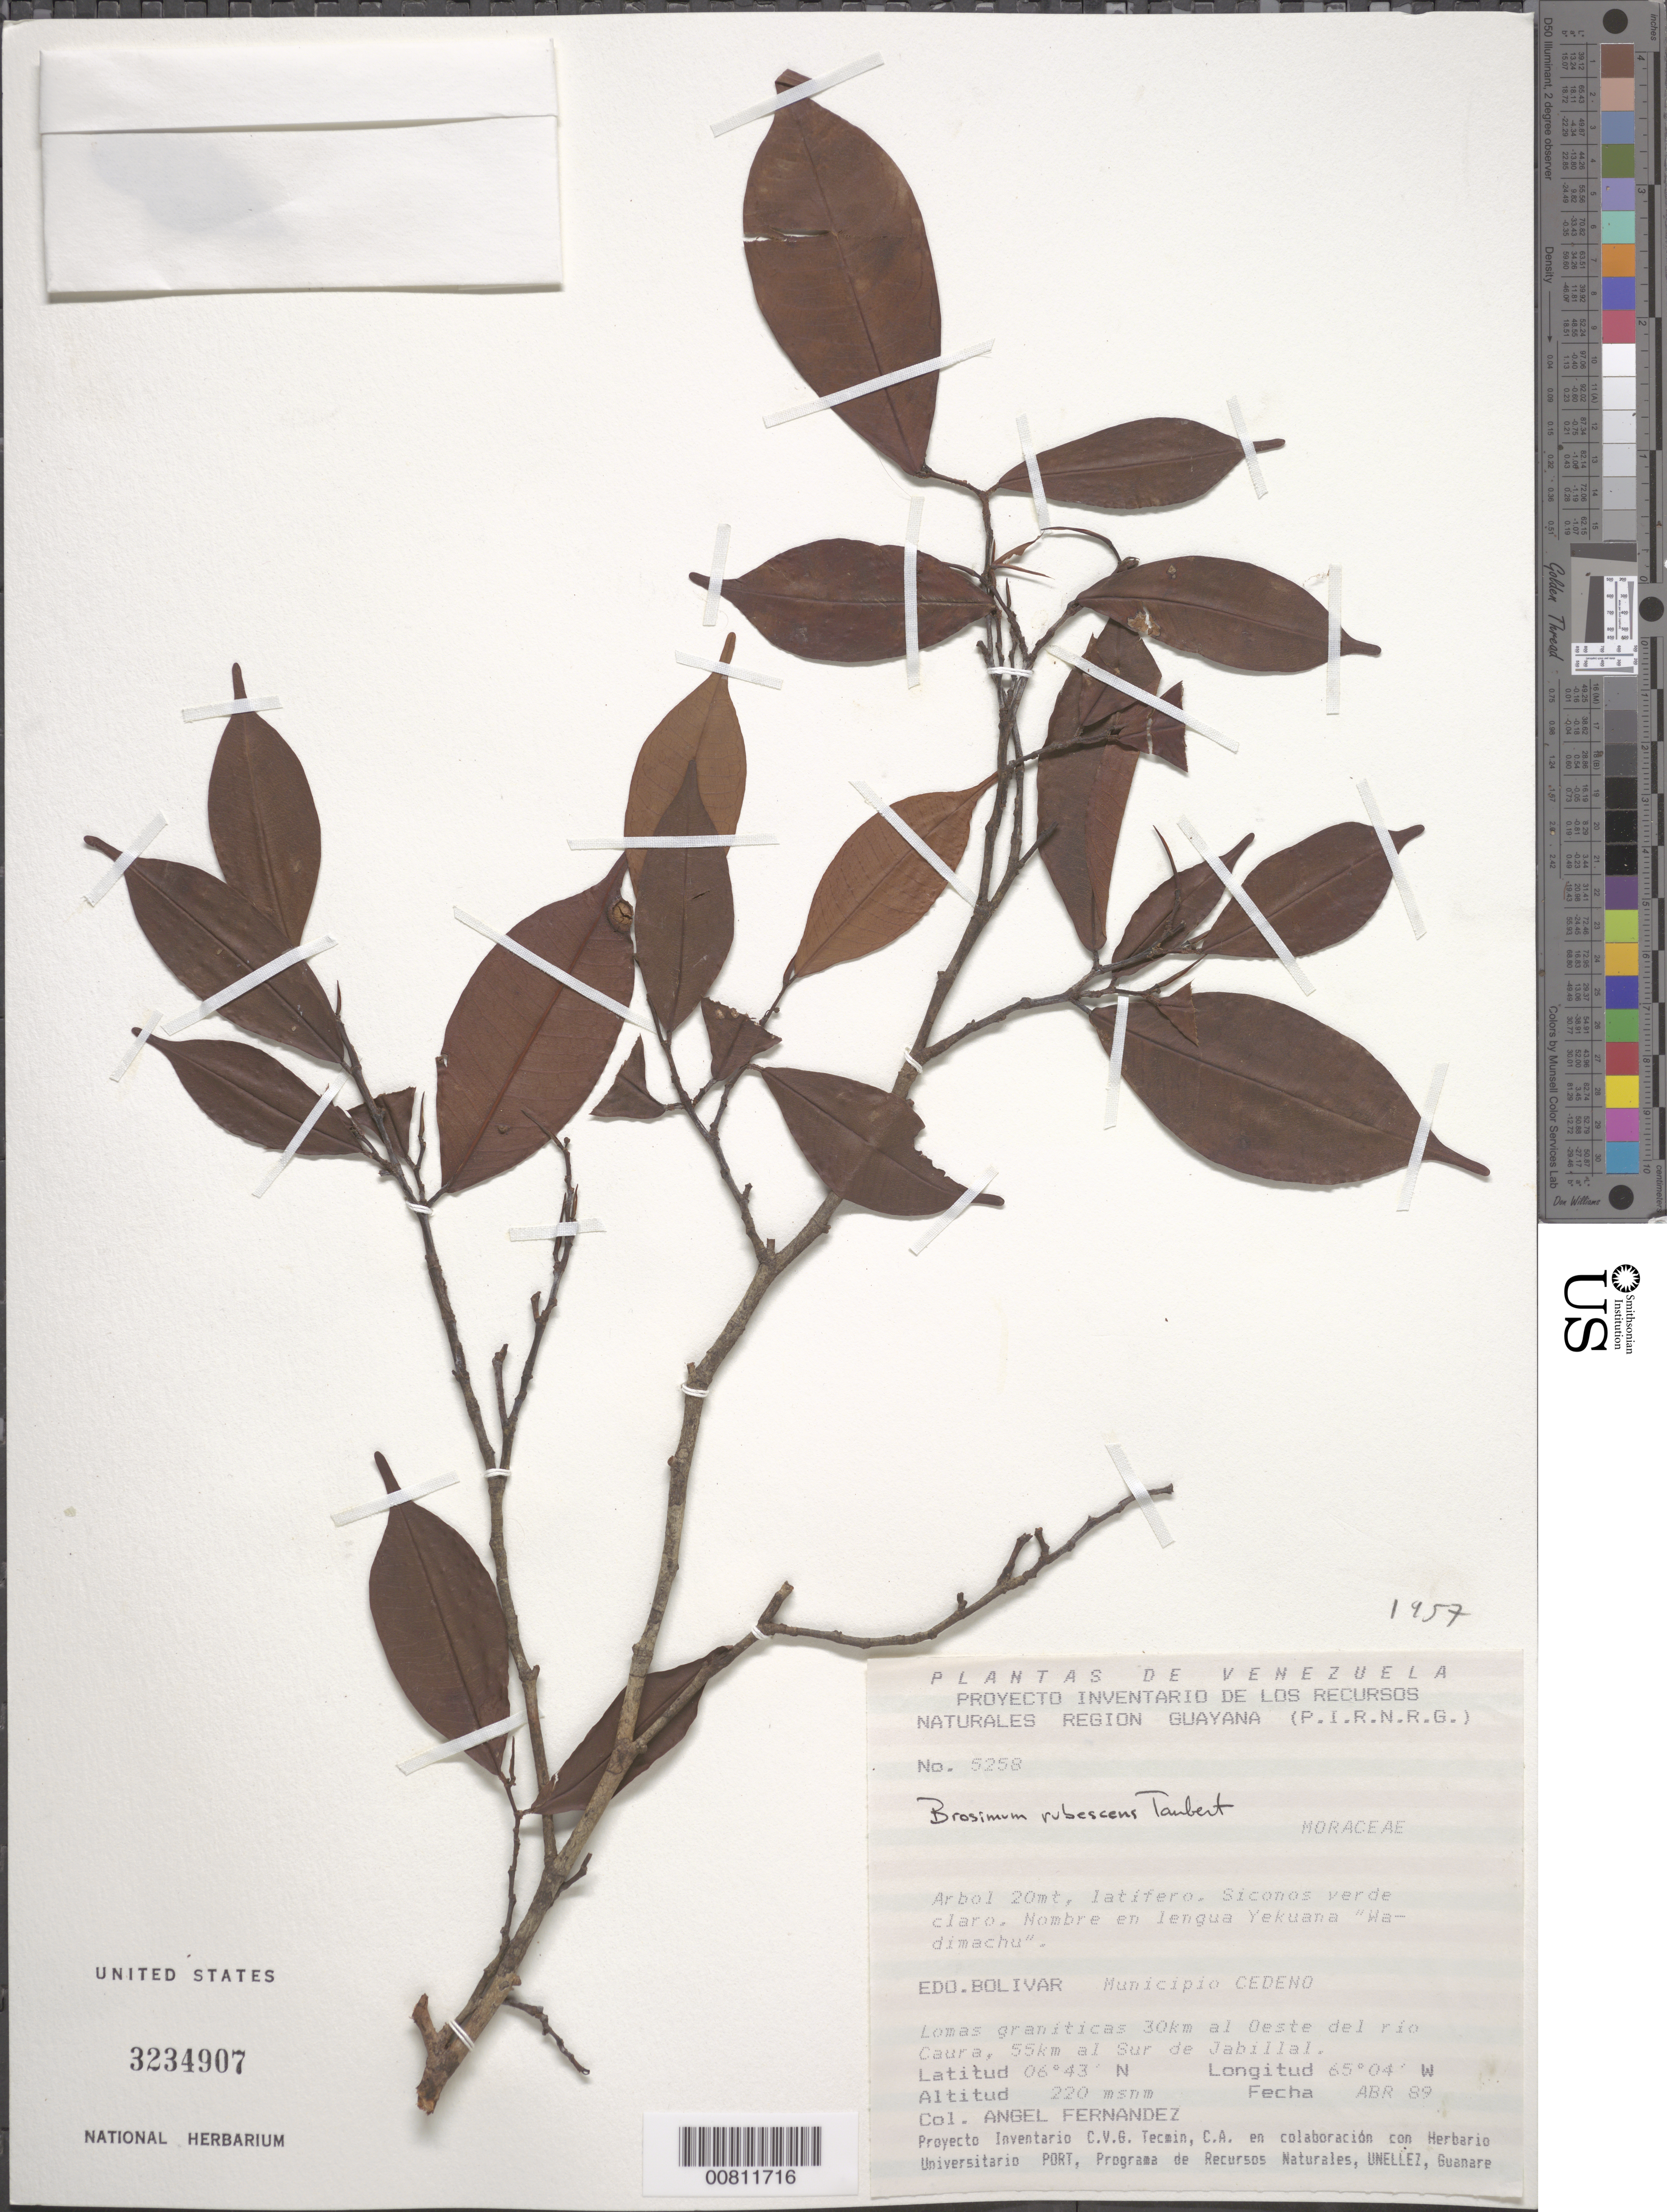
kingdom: Plantae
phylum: Tracheophyta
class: Magnoliopsida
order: Rosales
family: Moraceae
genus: Brosimum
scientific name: Brosimum rubescens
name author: Taub.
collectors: A. Fernández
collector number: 5258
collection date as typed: Apr-89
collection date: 1989-04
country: Venezuela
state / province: Bolívar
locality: Mun. Cedeño, 30 km al Oeste del Río Caura, 55 km al Sur de Jabillal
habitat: Granitic hills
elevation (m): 220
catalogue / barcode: US 3234907